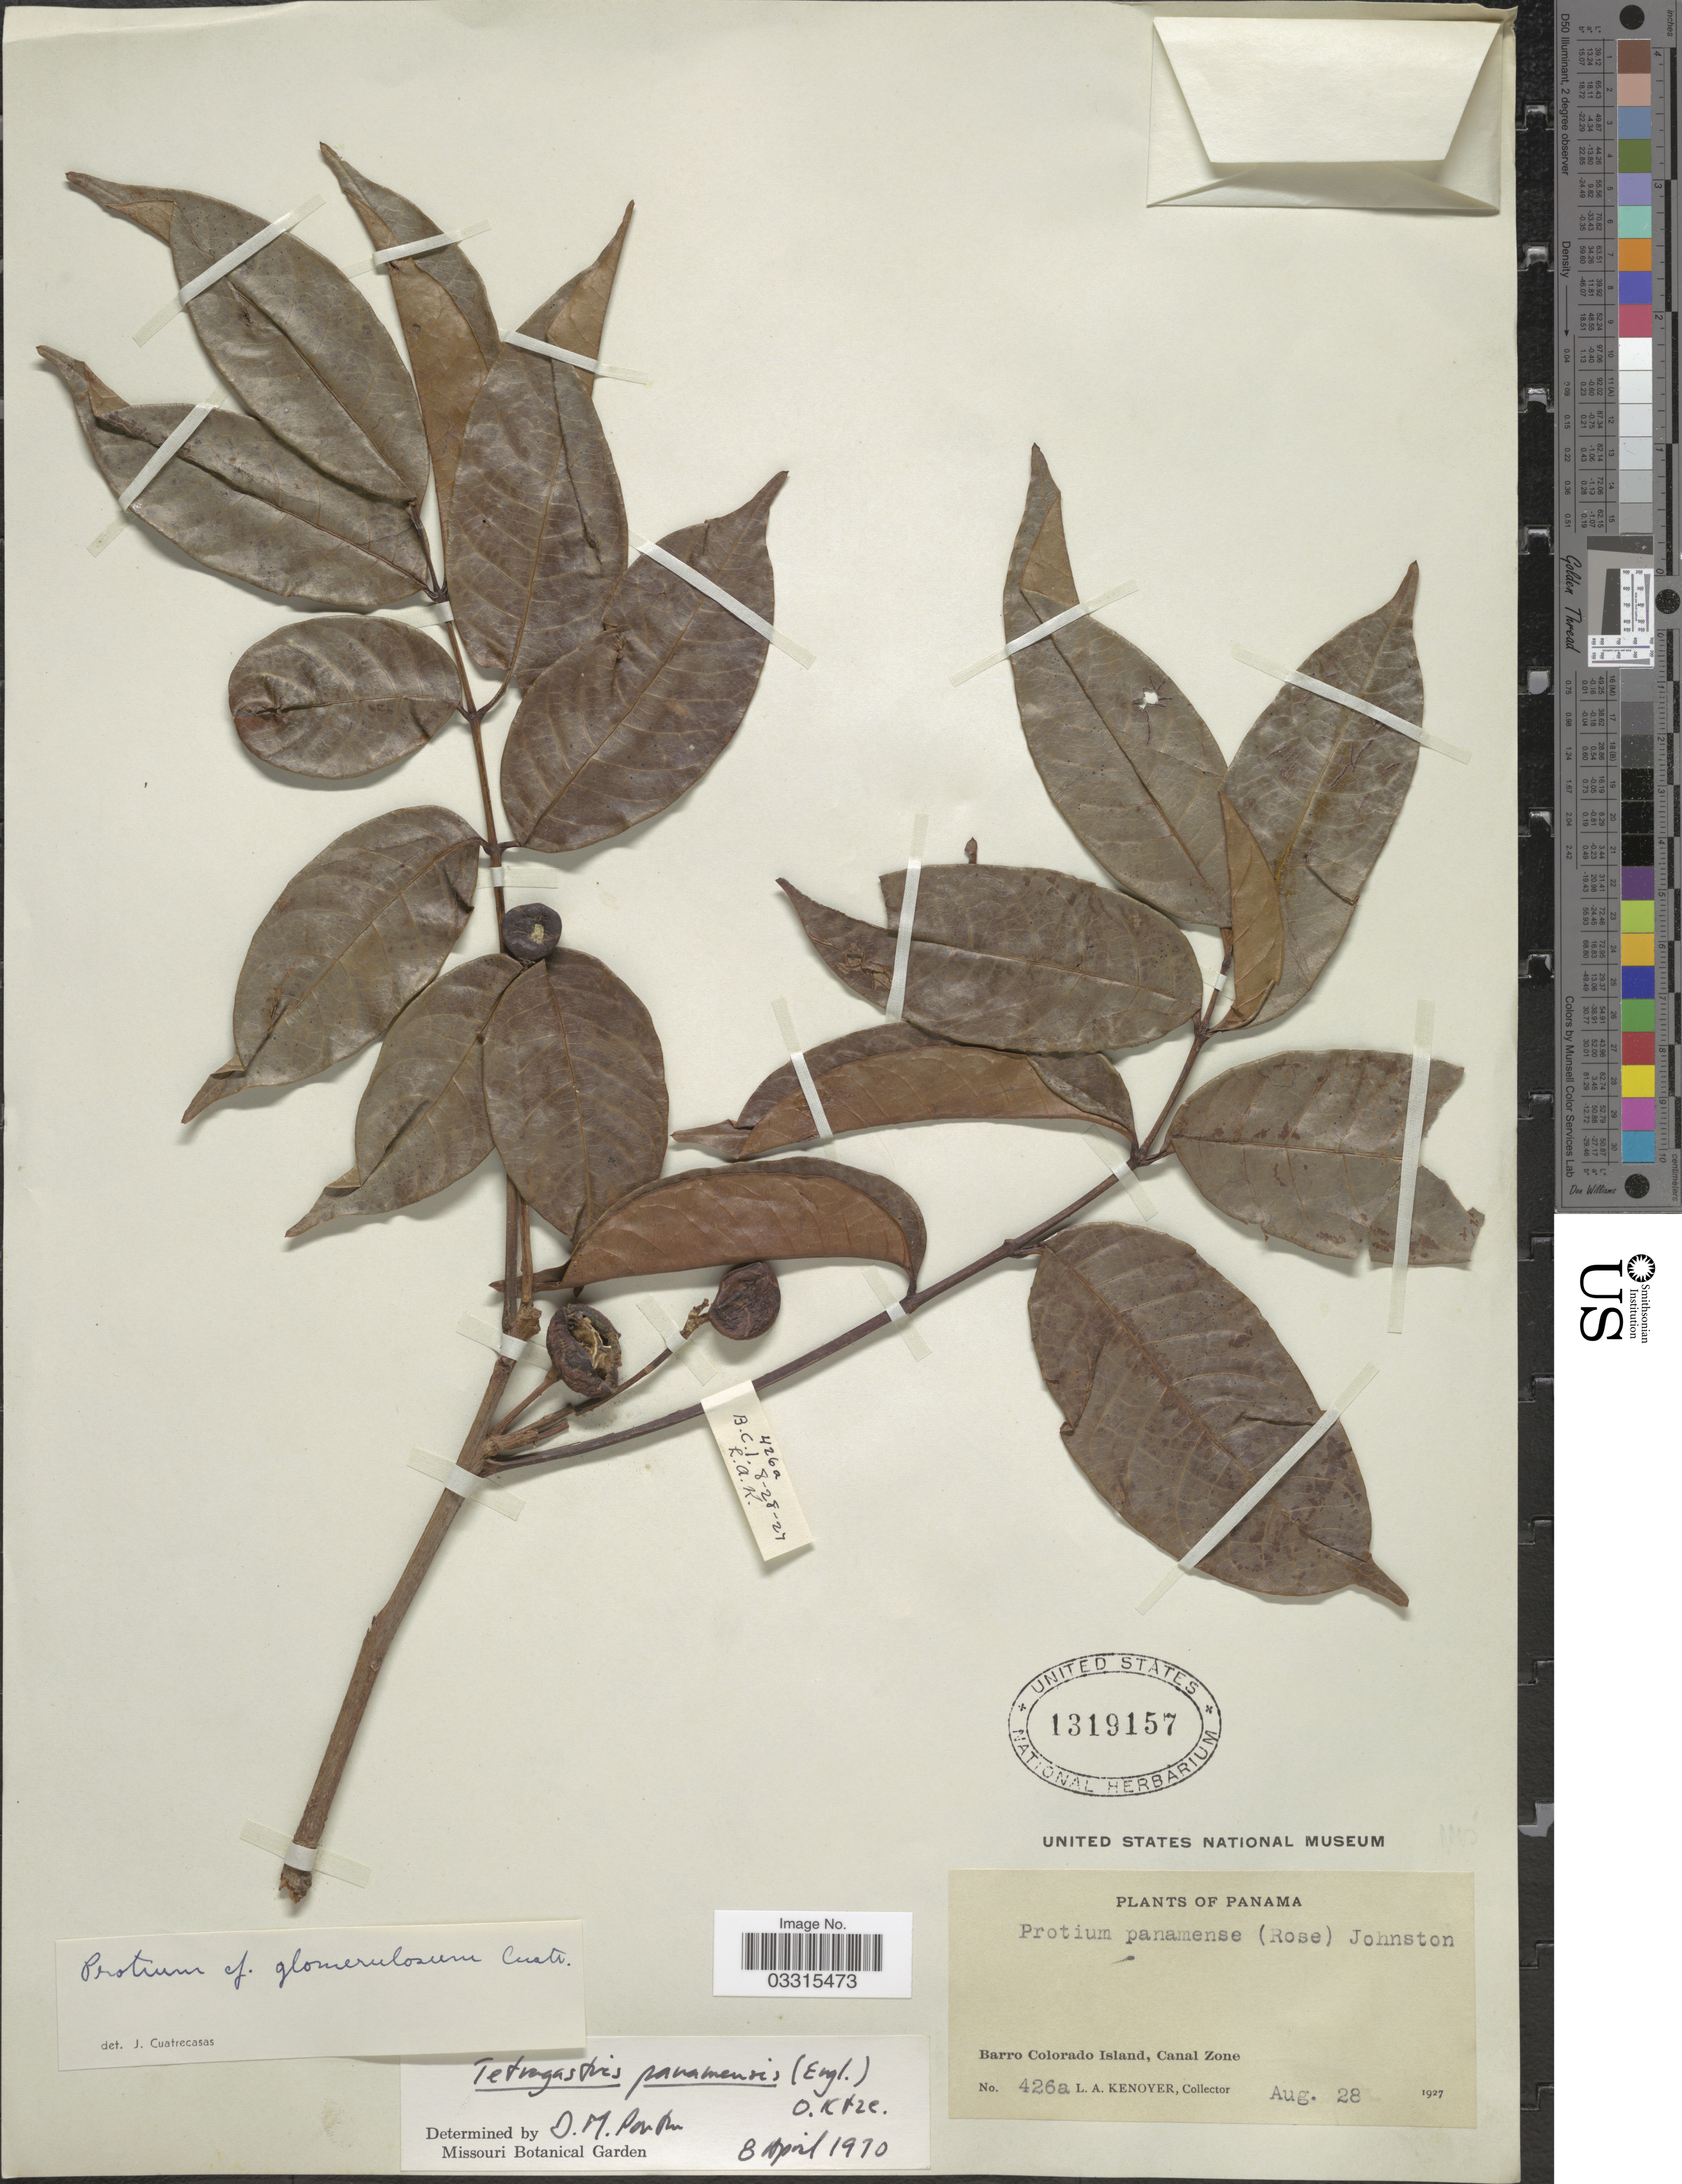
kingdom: Plantae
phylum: Tracheophyta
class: Magnoliopsida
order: Sapindales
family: Burseraceae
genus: Protium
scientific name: Protium stevensonii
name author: (Standl.) Daly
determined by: Daly, Douglas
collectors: L. A. Kenoyer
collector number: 426a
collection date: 1927-08-28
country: Panama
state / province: Panamá Oeste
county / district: Canal Zone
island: Barro Colorado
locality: Barro Colorado Island, Canal Zone.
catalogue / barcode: US 1319157